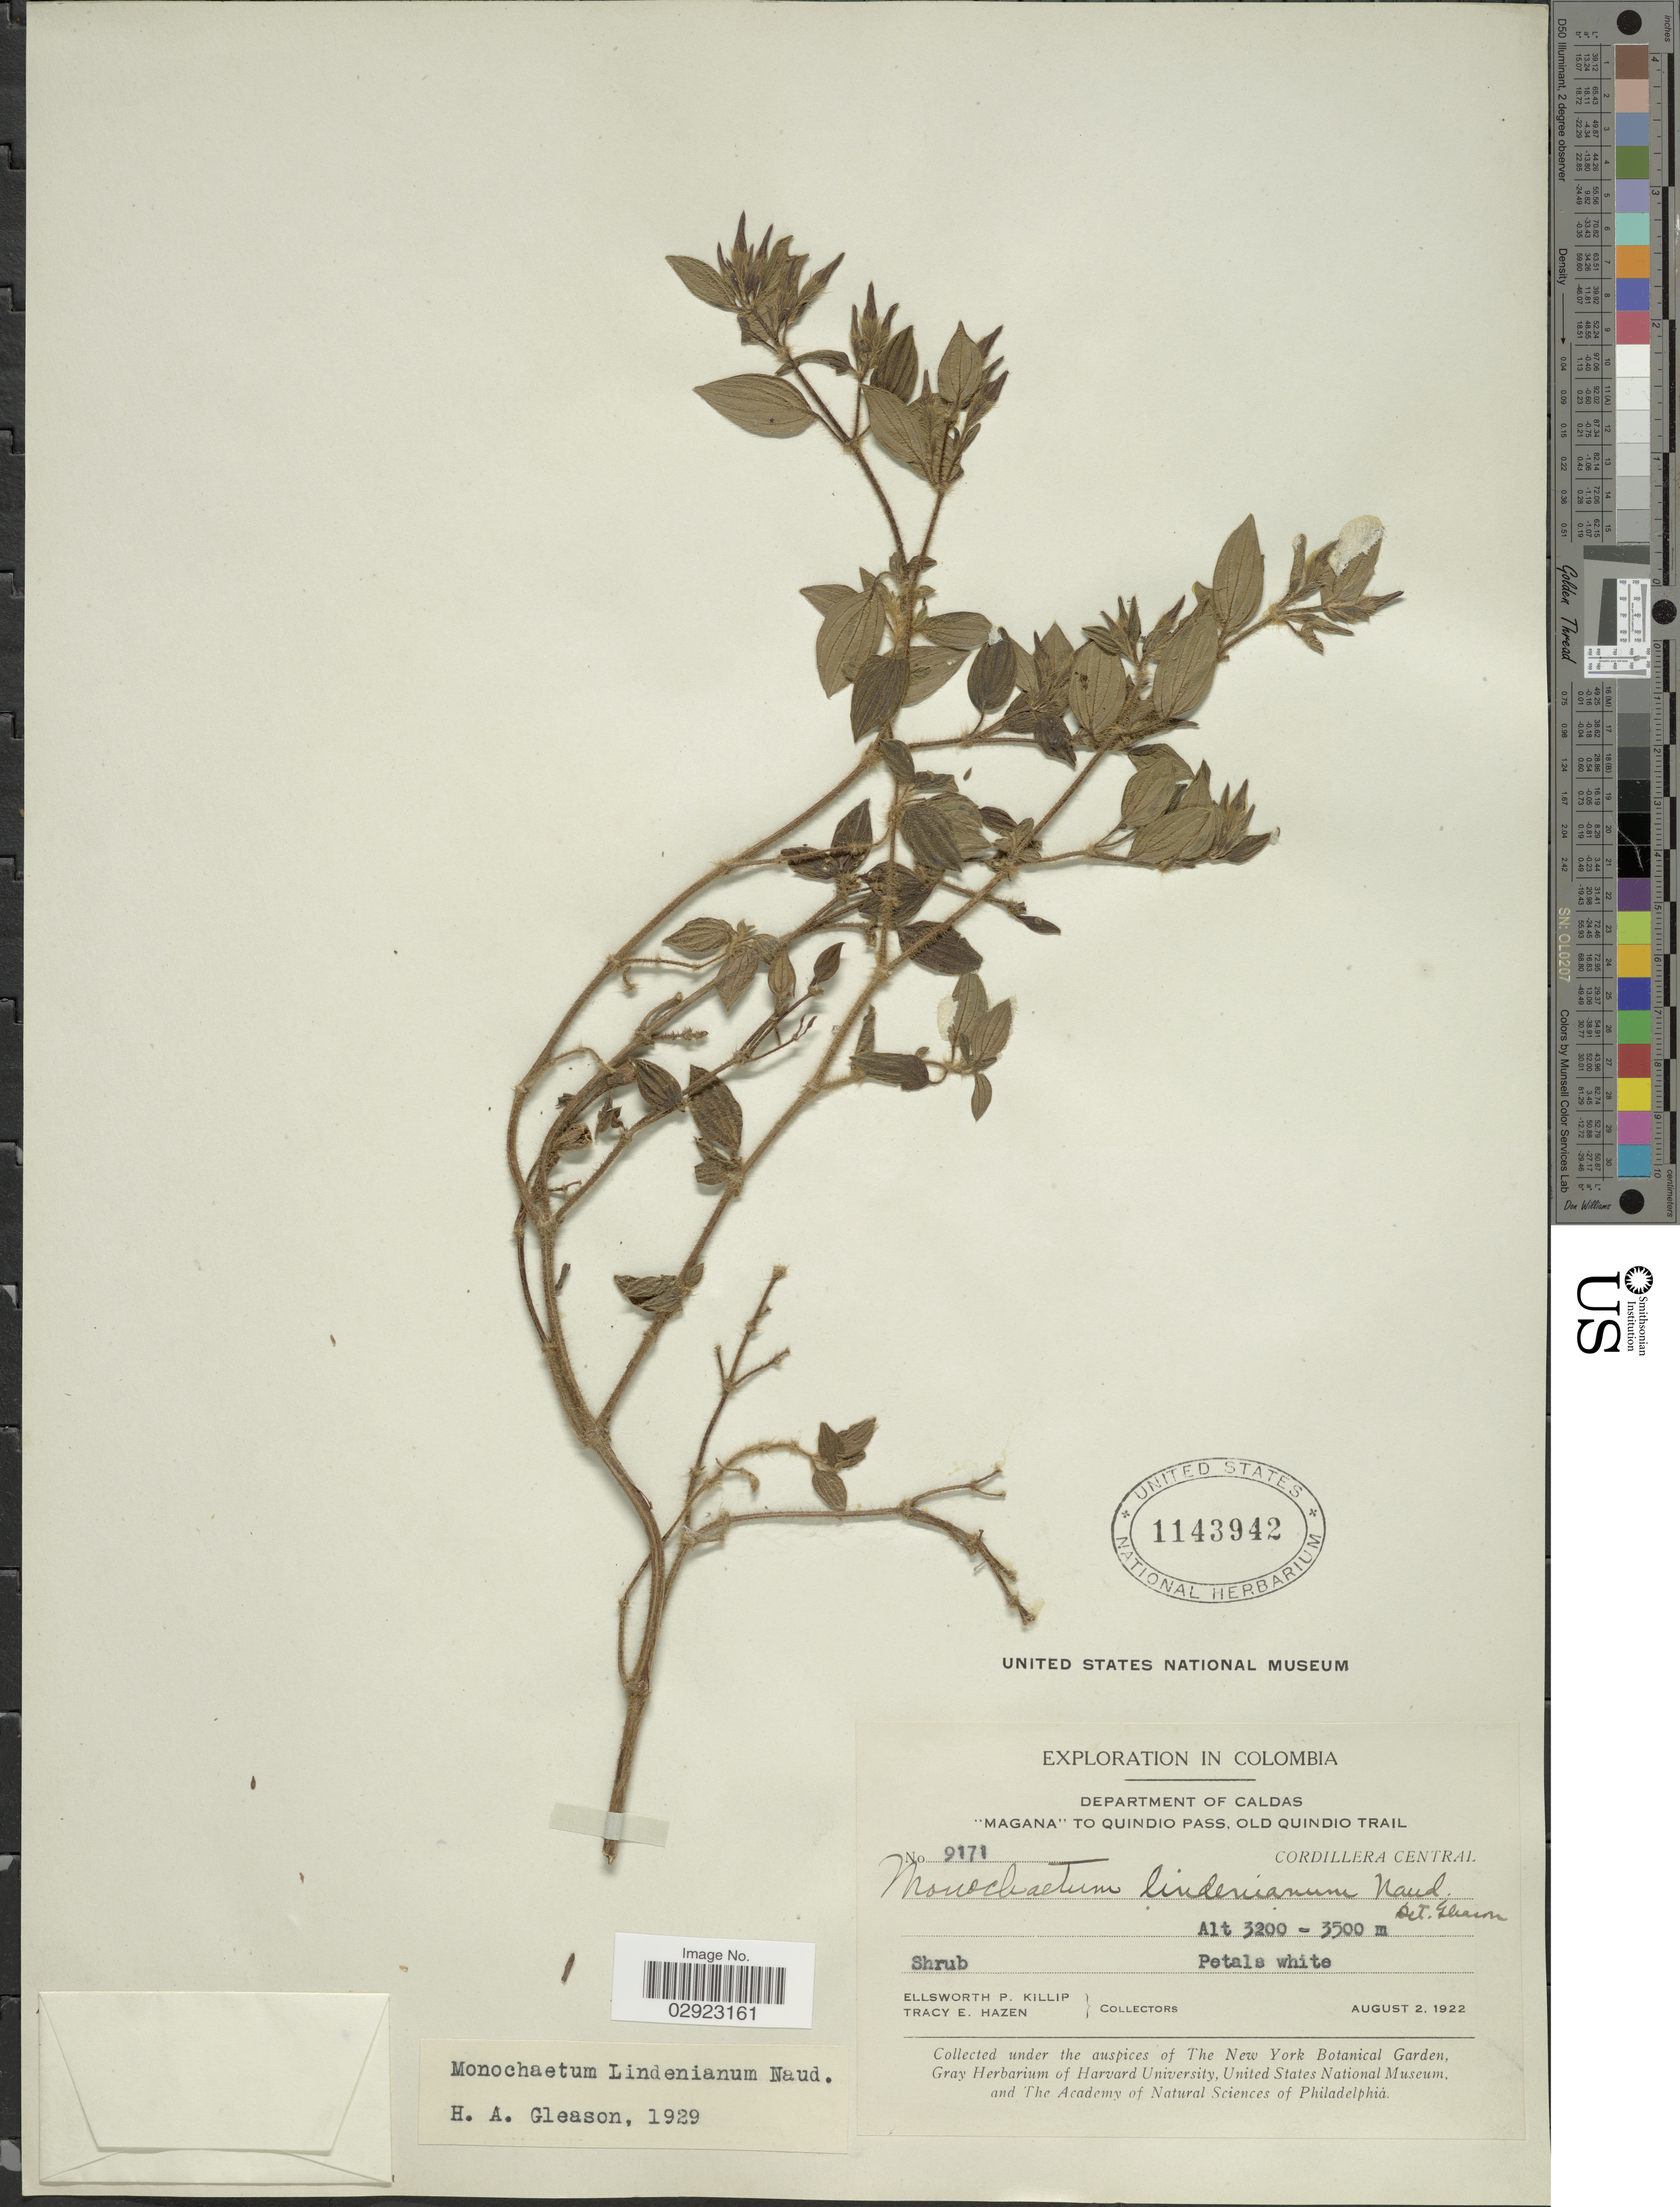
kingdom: Plantae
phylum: Tracheophyta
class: Magnoliopsida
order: Myrtales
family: Melastomataceae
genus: Monochaetum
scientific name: Monochaetum lindenianum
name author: Naudin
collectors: E. P. Killip & T. E. Hazen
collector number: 9171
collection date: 1922-08-02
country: Colombia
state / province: Caldas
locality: Department of Caldas, "Magana" to Quindio Pass, old Quindio Trail, Cordillera Central.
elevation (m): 3200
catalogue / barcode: US 1143942